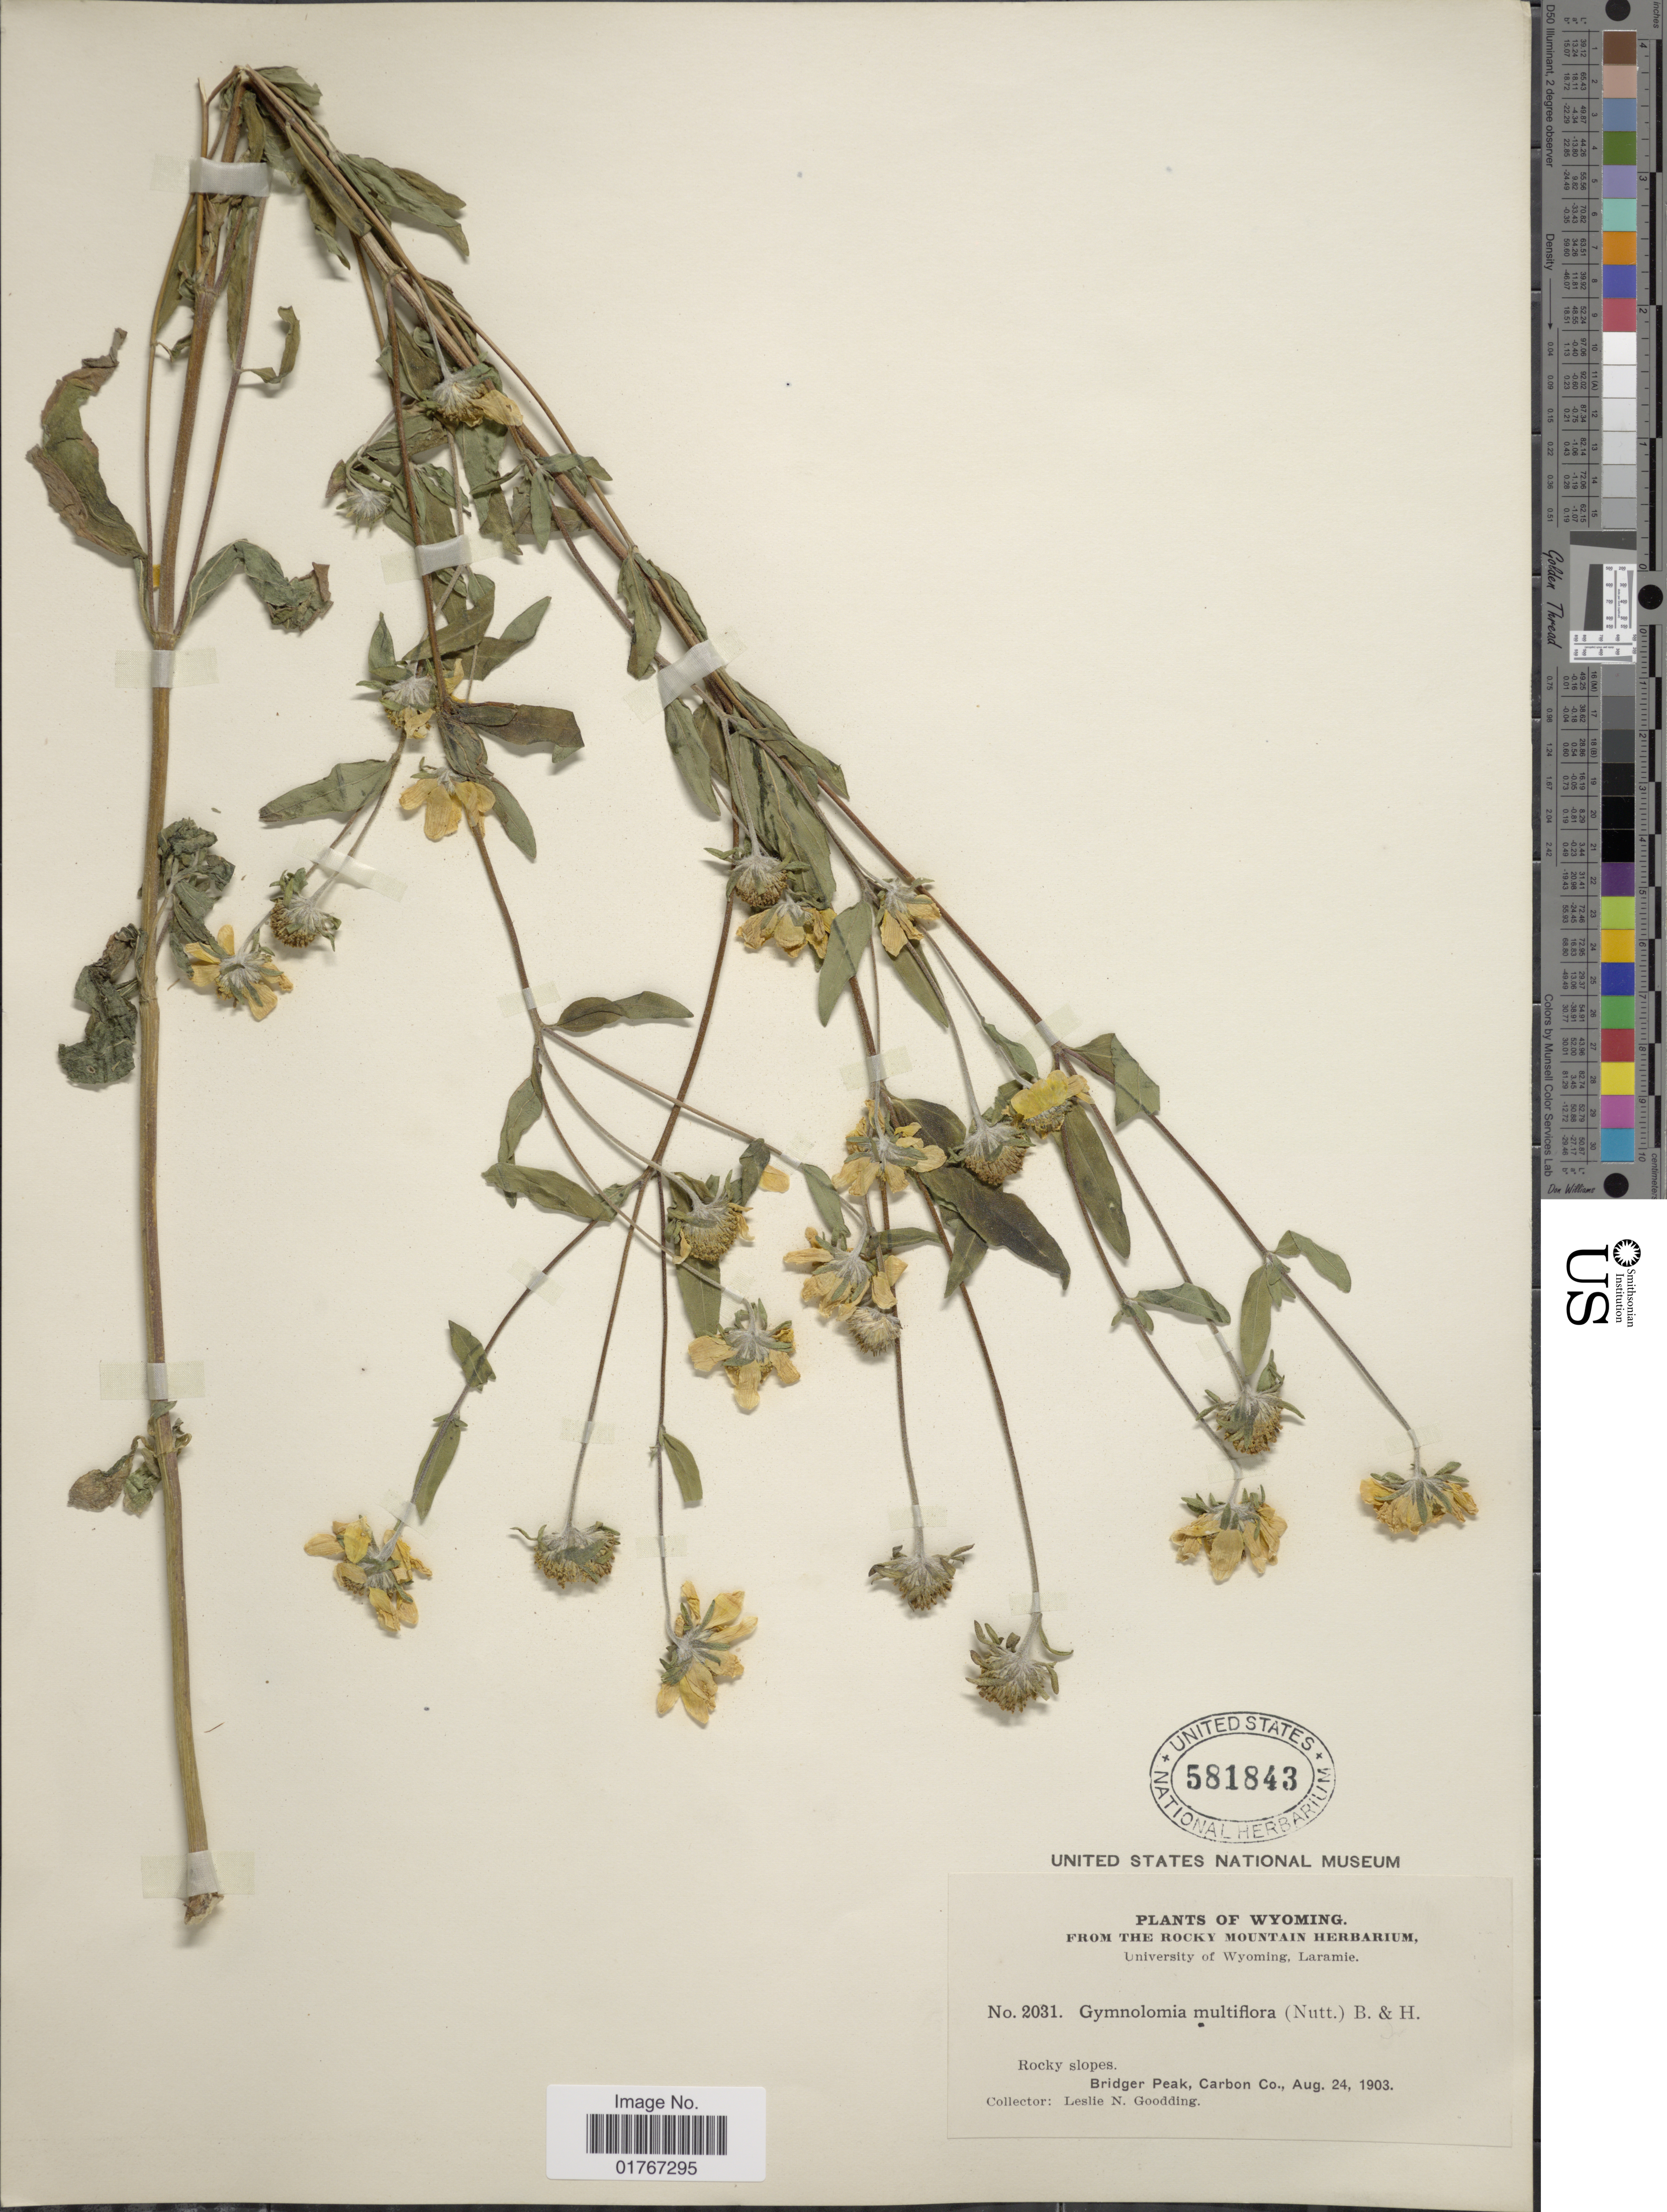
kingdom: Plantae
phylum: Tracheophyta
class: Magnoliopsida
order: Asterales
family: Asteraceae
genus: Heliomeris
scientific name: Heliomeris multiflora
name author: Nutt.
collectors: L. N. Goodding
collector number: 2031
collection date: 1903-08-24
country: United States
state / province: Wyoming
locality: Rocky slopes. Bridges Peak, Carbon Co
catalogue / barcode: US 581843